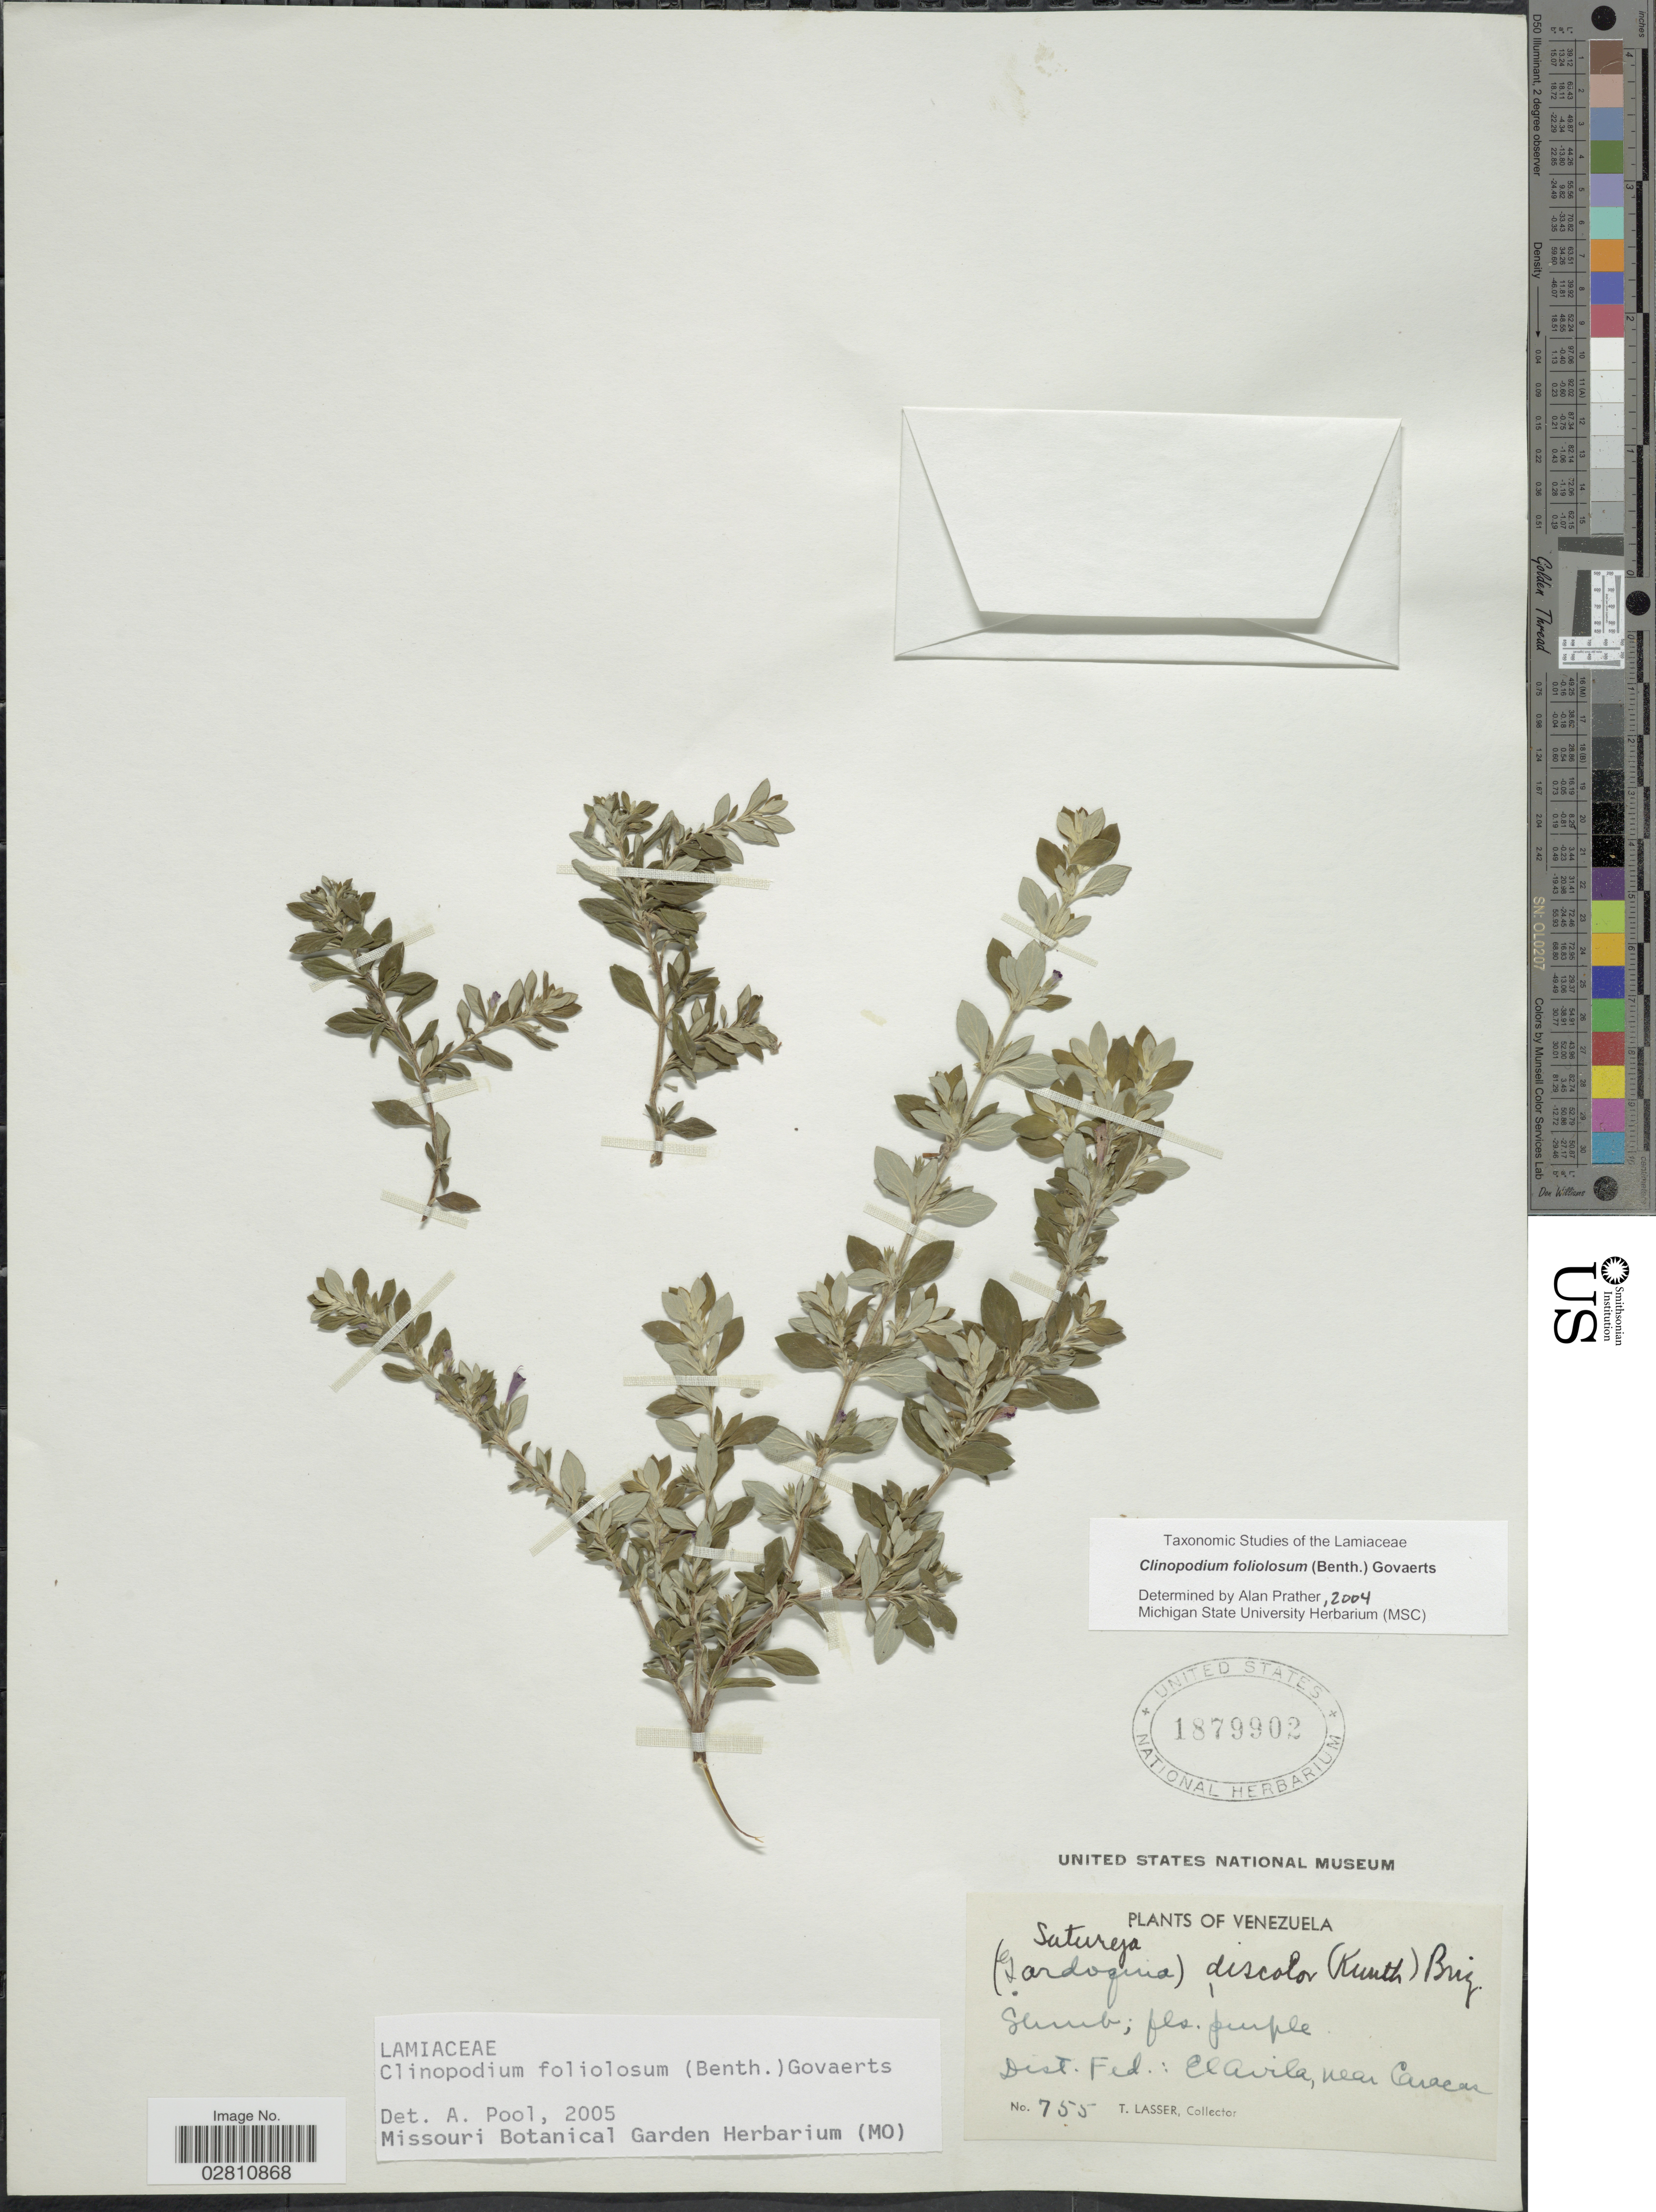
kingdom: Plantae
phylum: Tracheophyta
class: Magnoliopsida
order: Lamiales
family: Lamiaceae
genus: Clinopodium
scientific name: Clinopodium foliolosum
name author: (Benth.) Govaerts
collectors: T. Lasser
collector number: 755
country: Venezuela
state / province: Miranda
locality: Dist. Fed.: El Avila, near Caracas.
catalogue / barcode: US 1879002